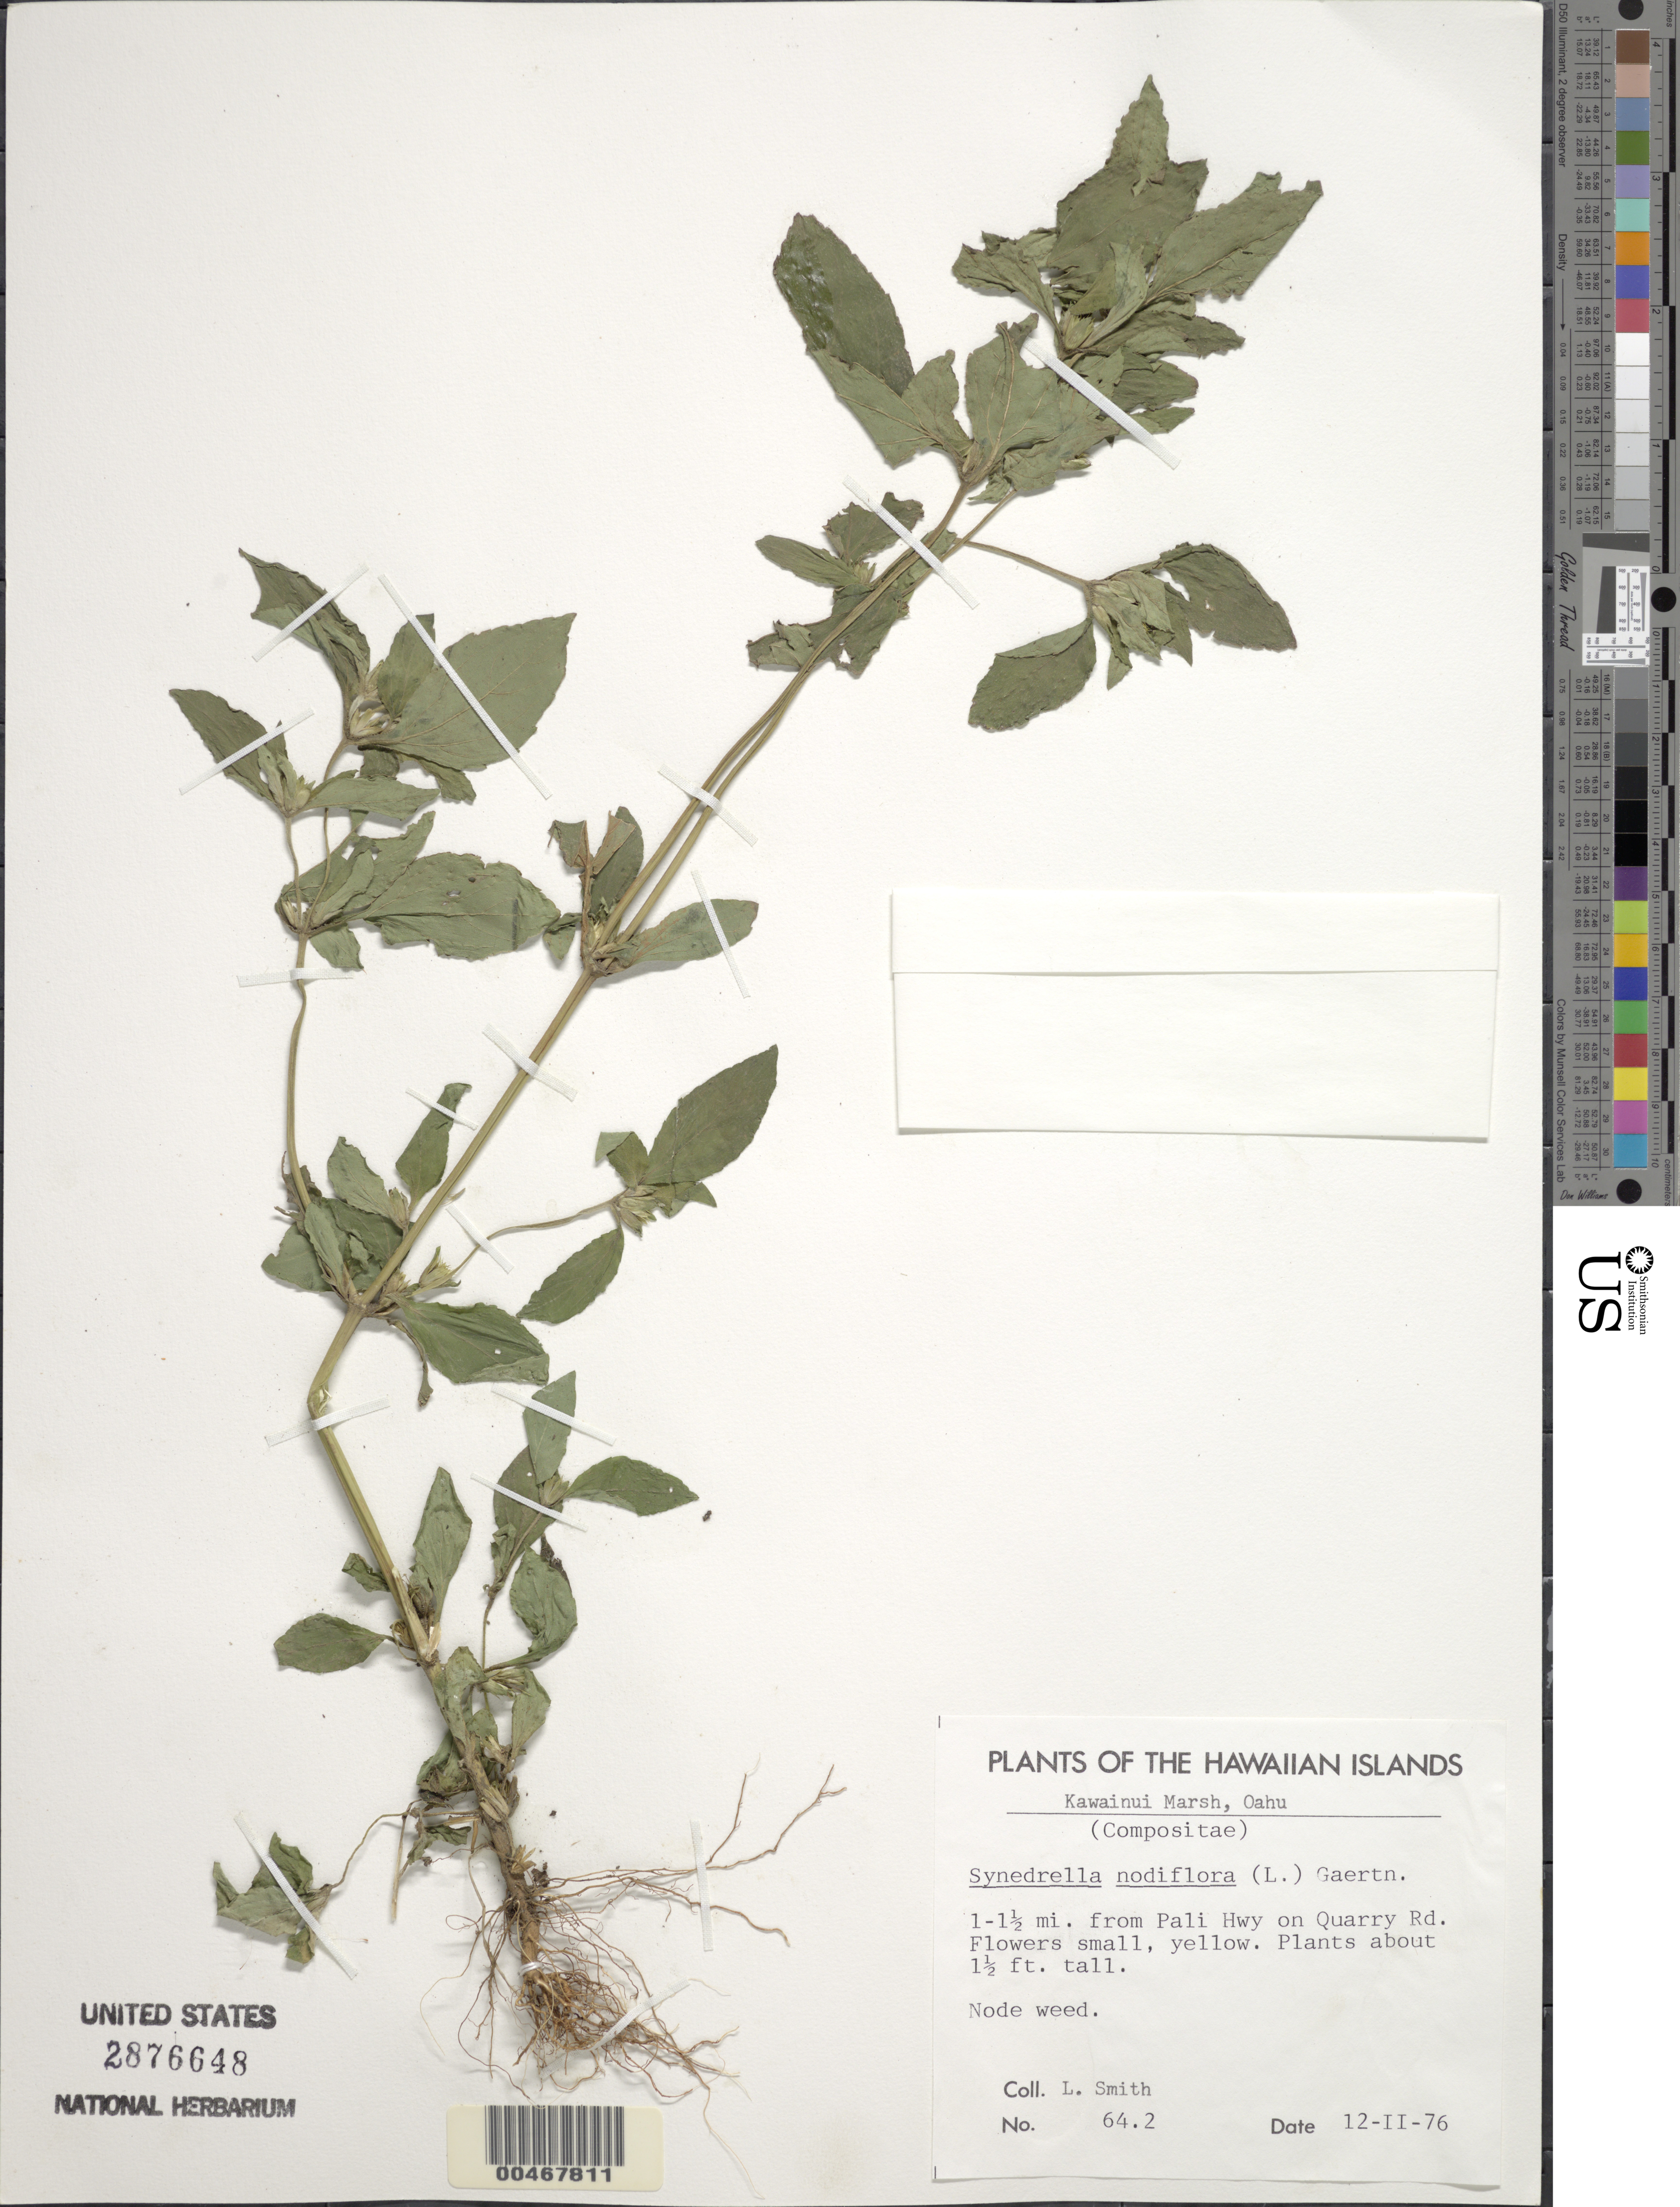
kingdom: Plantae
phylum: Tracheophyta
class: Magnoliopsida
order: Asterales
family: Asteraceae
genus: Synedrella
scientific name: Synedrella nodiflora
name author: (L.) Gaertn.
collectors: L. Smith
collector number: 64.2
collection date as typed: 12 Feb 1976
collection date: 1976-02-12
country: United States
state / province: Hawaii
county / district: Honolulu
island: Oahu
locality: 1 - 1.5 mi from Pali Hwy on Quarry Rd, Kawainui Marsh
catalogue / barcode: US 2876648